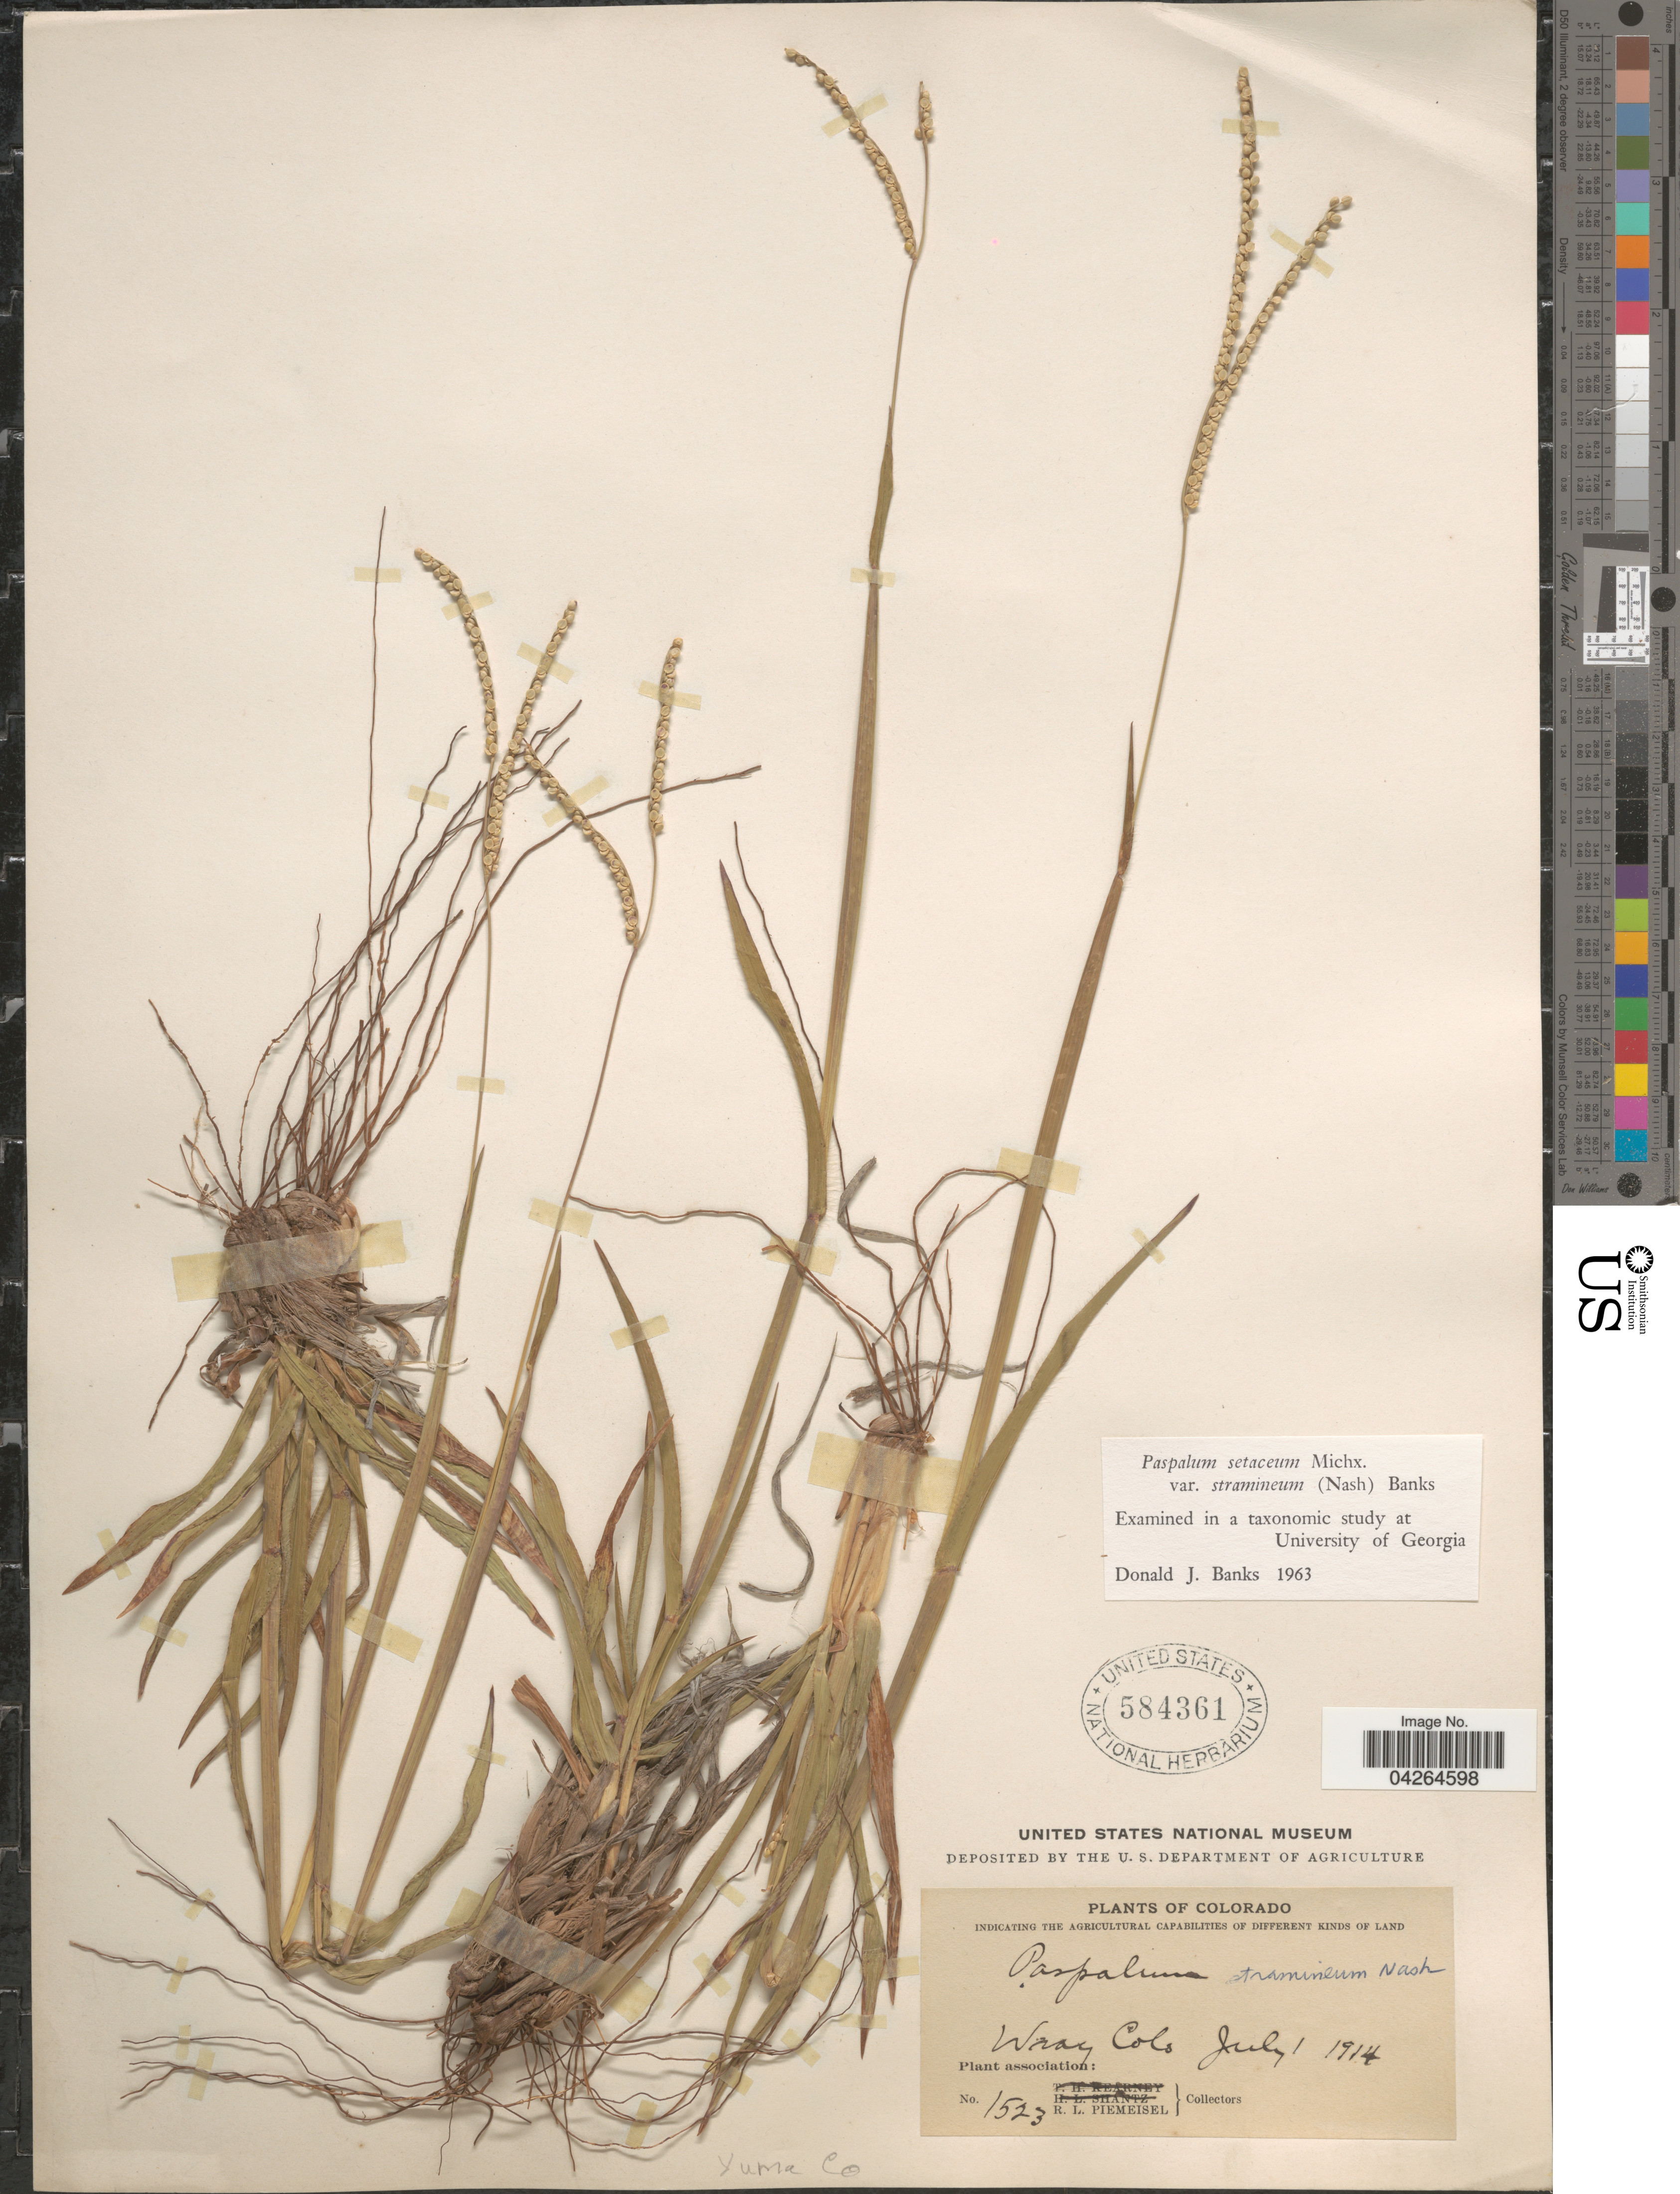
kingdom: Plantae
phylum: Tracheophyta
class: Liliopsida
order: Poales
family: Poaceae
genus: Paspalum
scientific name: Paspalum setaceum var. stramineum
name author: (Nash) D.J. Banks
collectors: R. L. Piemeisel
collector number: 1523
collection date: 1914-07-01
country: United States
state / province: Colorado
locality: Wray. Yuma Co.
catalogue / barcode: US 584361